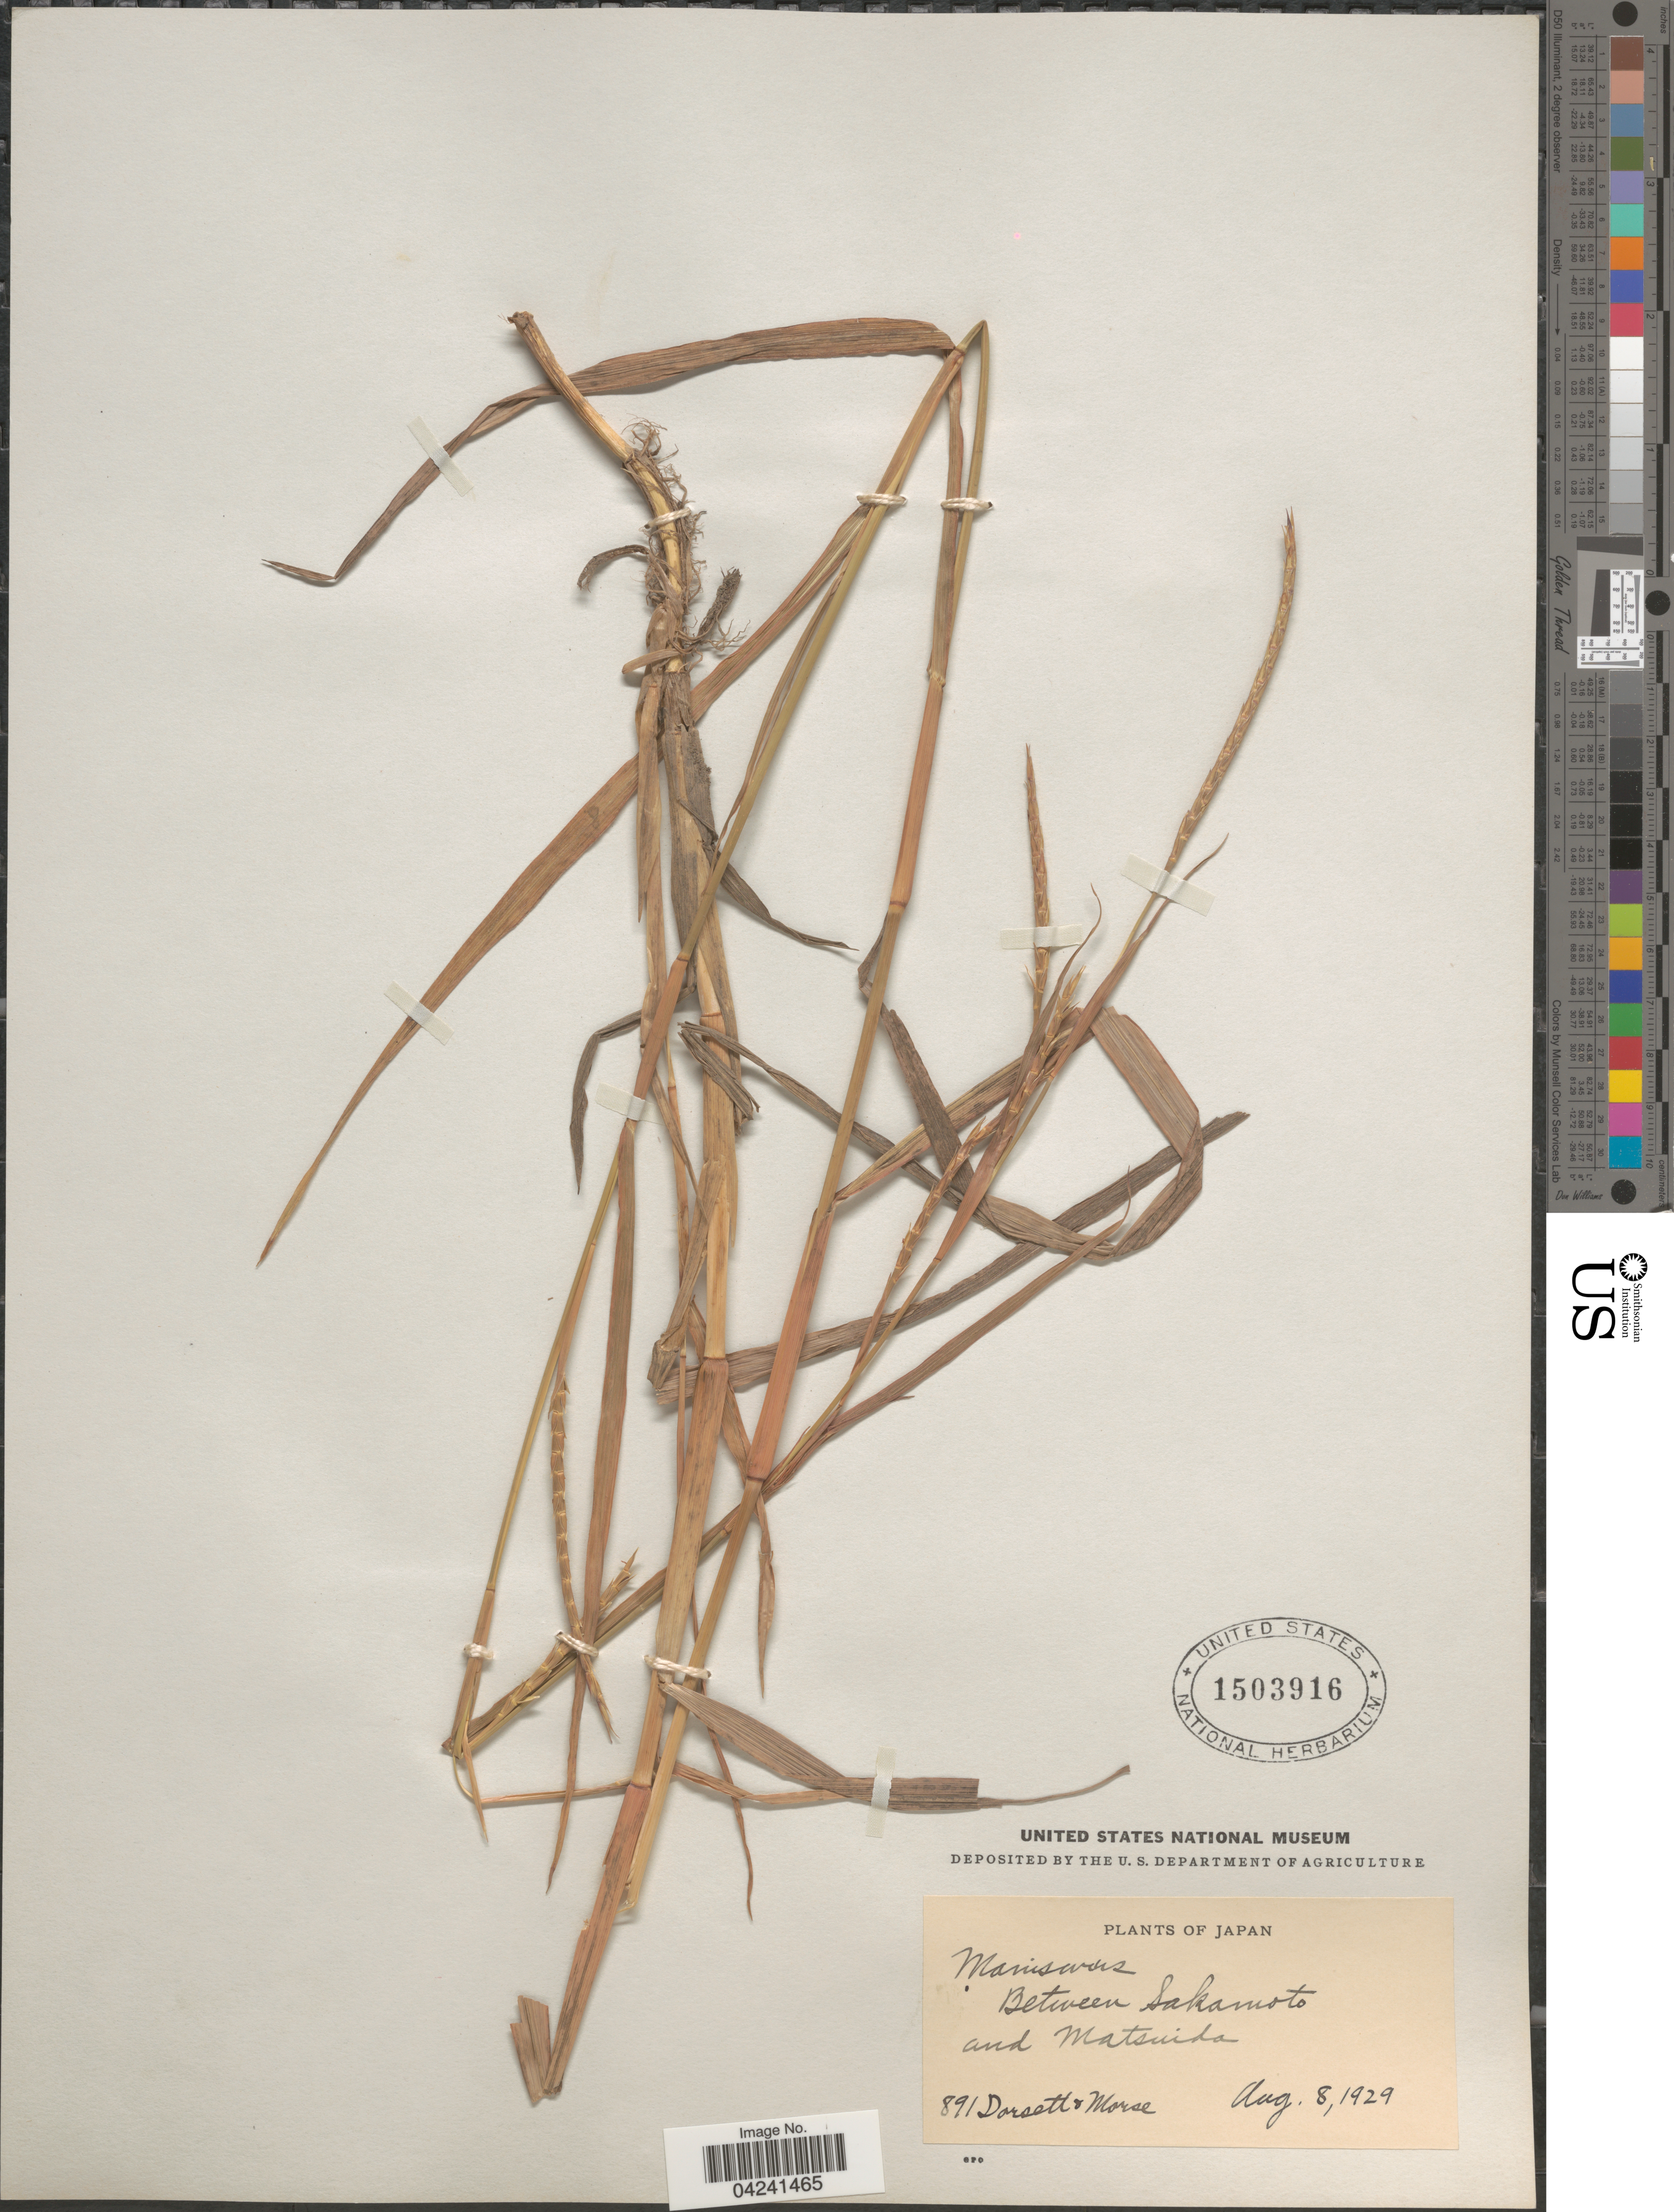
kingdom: Plantae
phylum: Tracheophyta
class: Liliopsida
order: Poales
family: Poaceae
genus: Hemarthria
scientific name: Hemarthria compressa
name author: (L.) R. Br.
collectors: -- Dorsett & -. Morse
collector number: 891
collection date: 1929-08-08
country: Japan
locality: Between Sakamoto and Matsuida.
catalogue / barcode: US 1503916